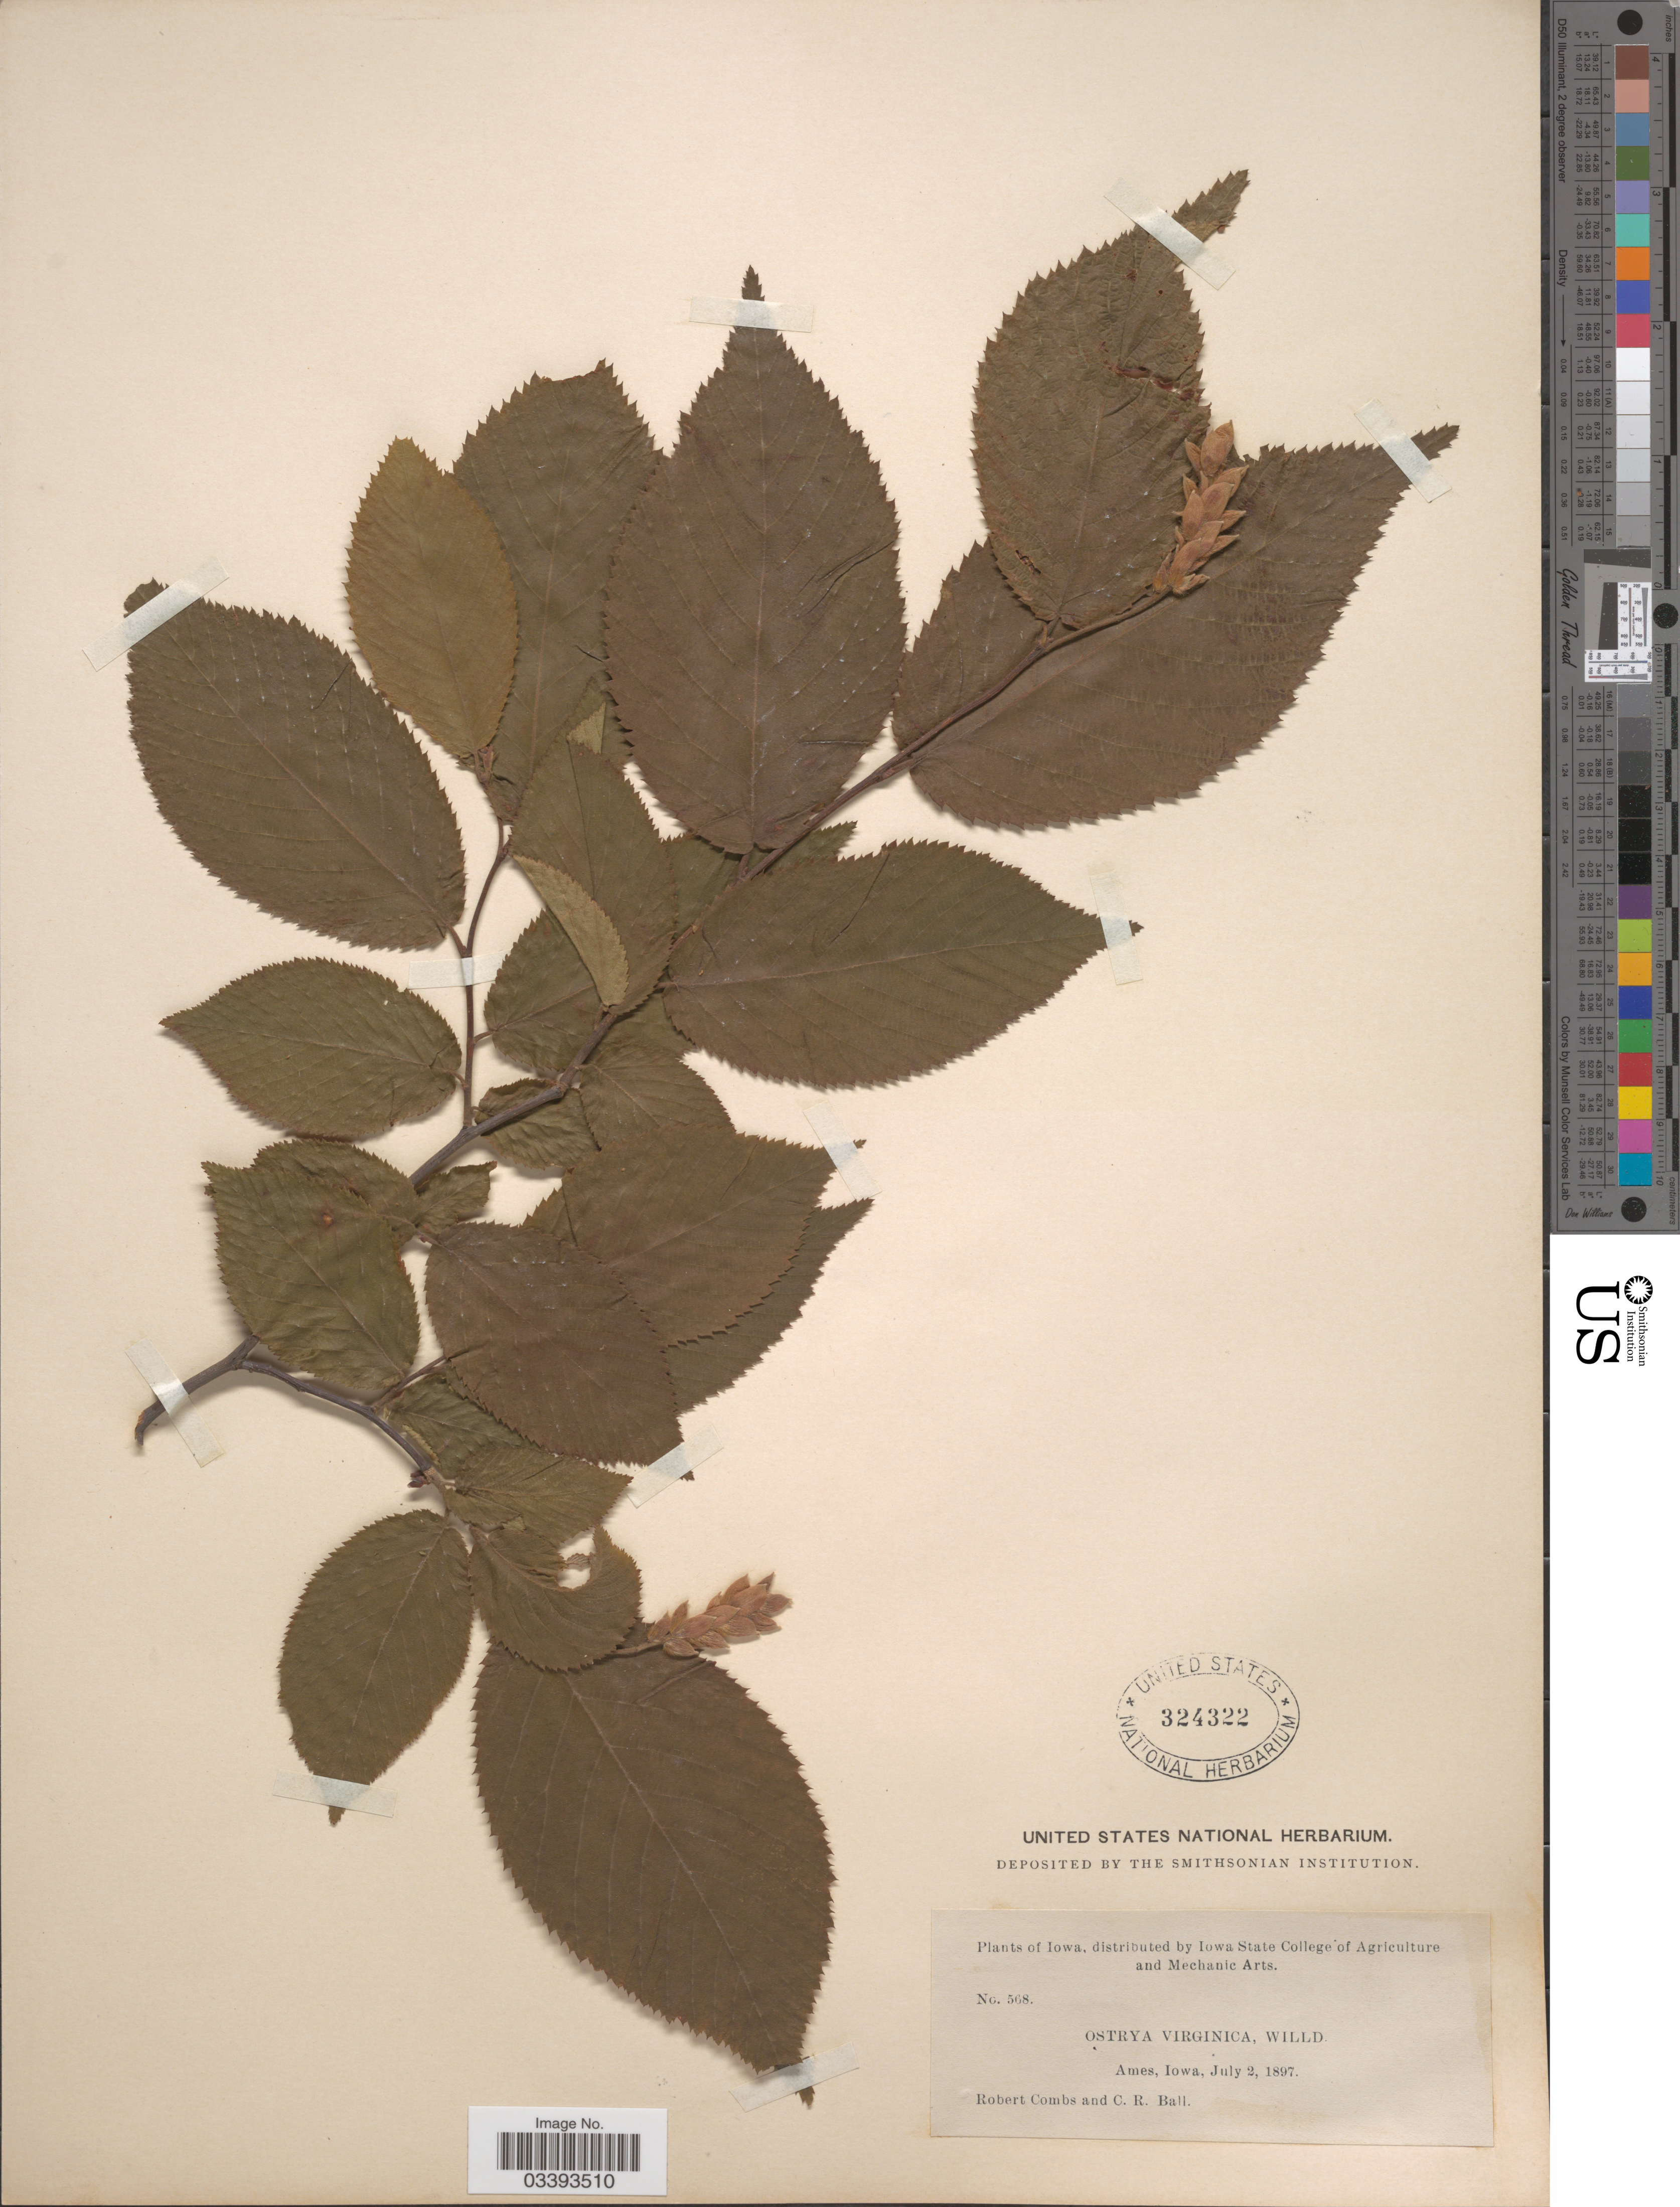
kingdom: Plantae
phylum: Tracheophyta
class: Magnoliopsida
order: Fagales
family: Betulaceae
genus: Ostrya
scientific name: Ostrya virginiana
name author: (Mill.) K. Koch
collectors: R. Combs & C. R. Ball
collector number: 568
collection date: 1897-07-02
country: United States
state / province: Iowa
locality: Ames.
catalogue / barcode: US 324322